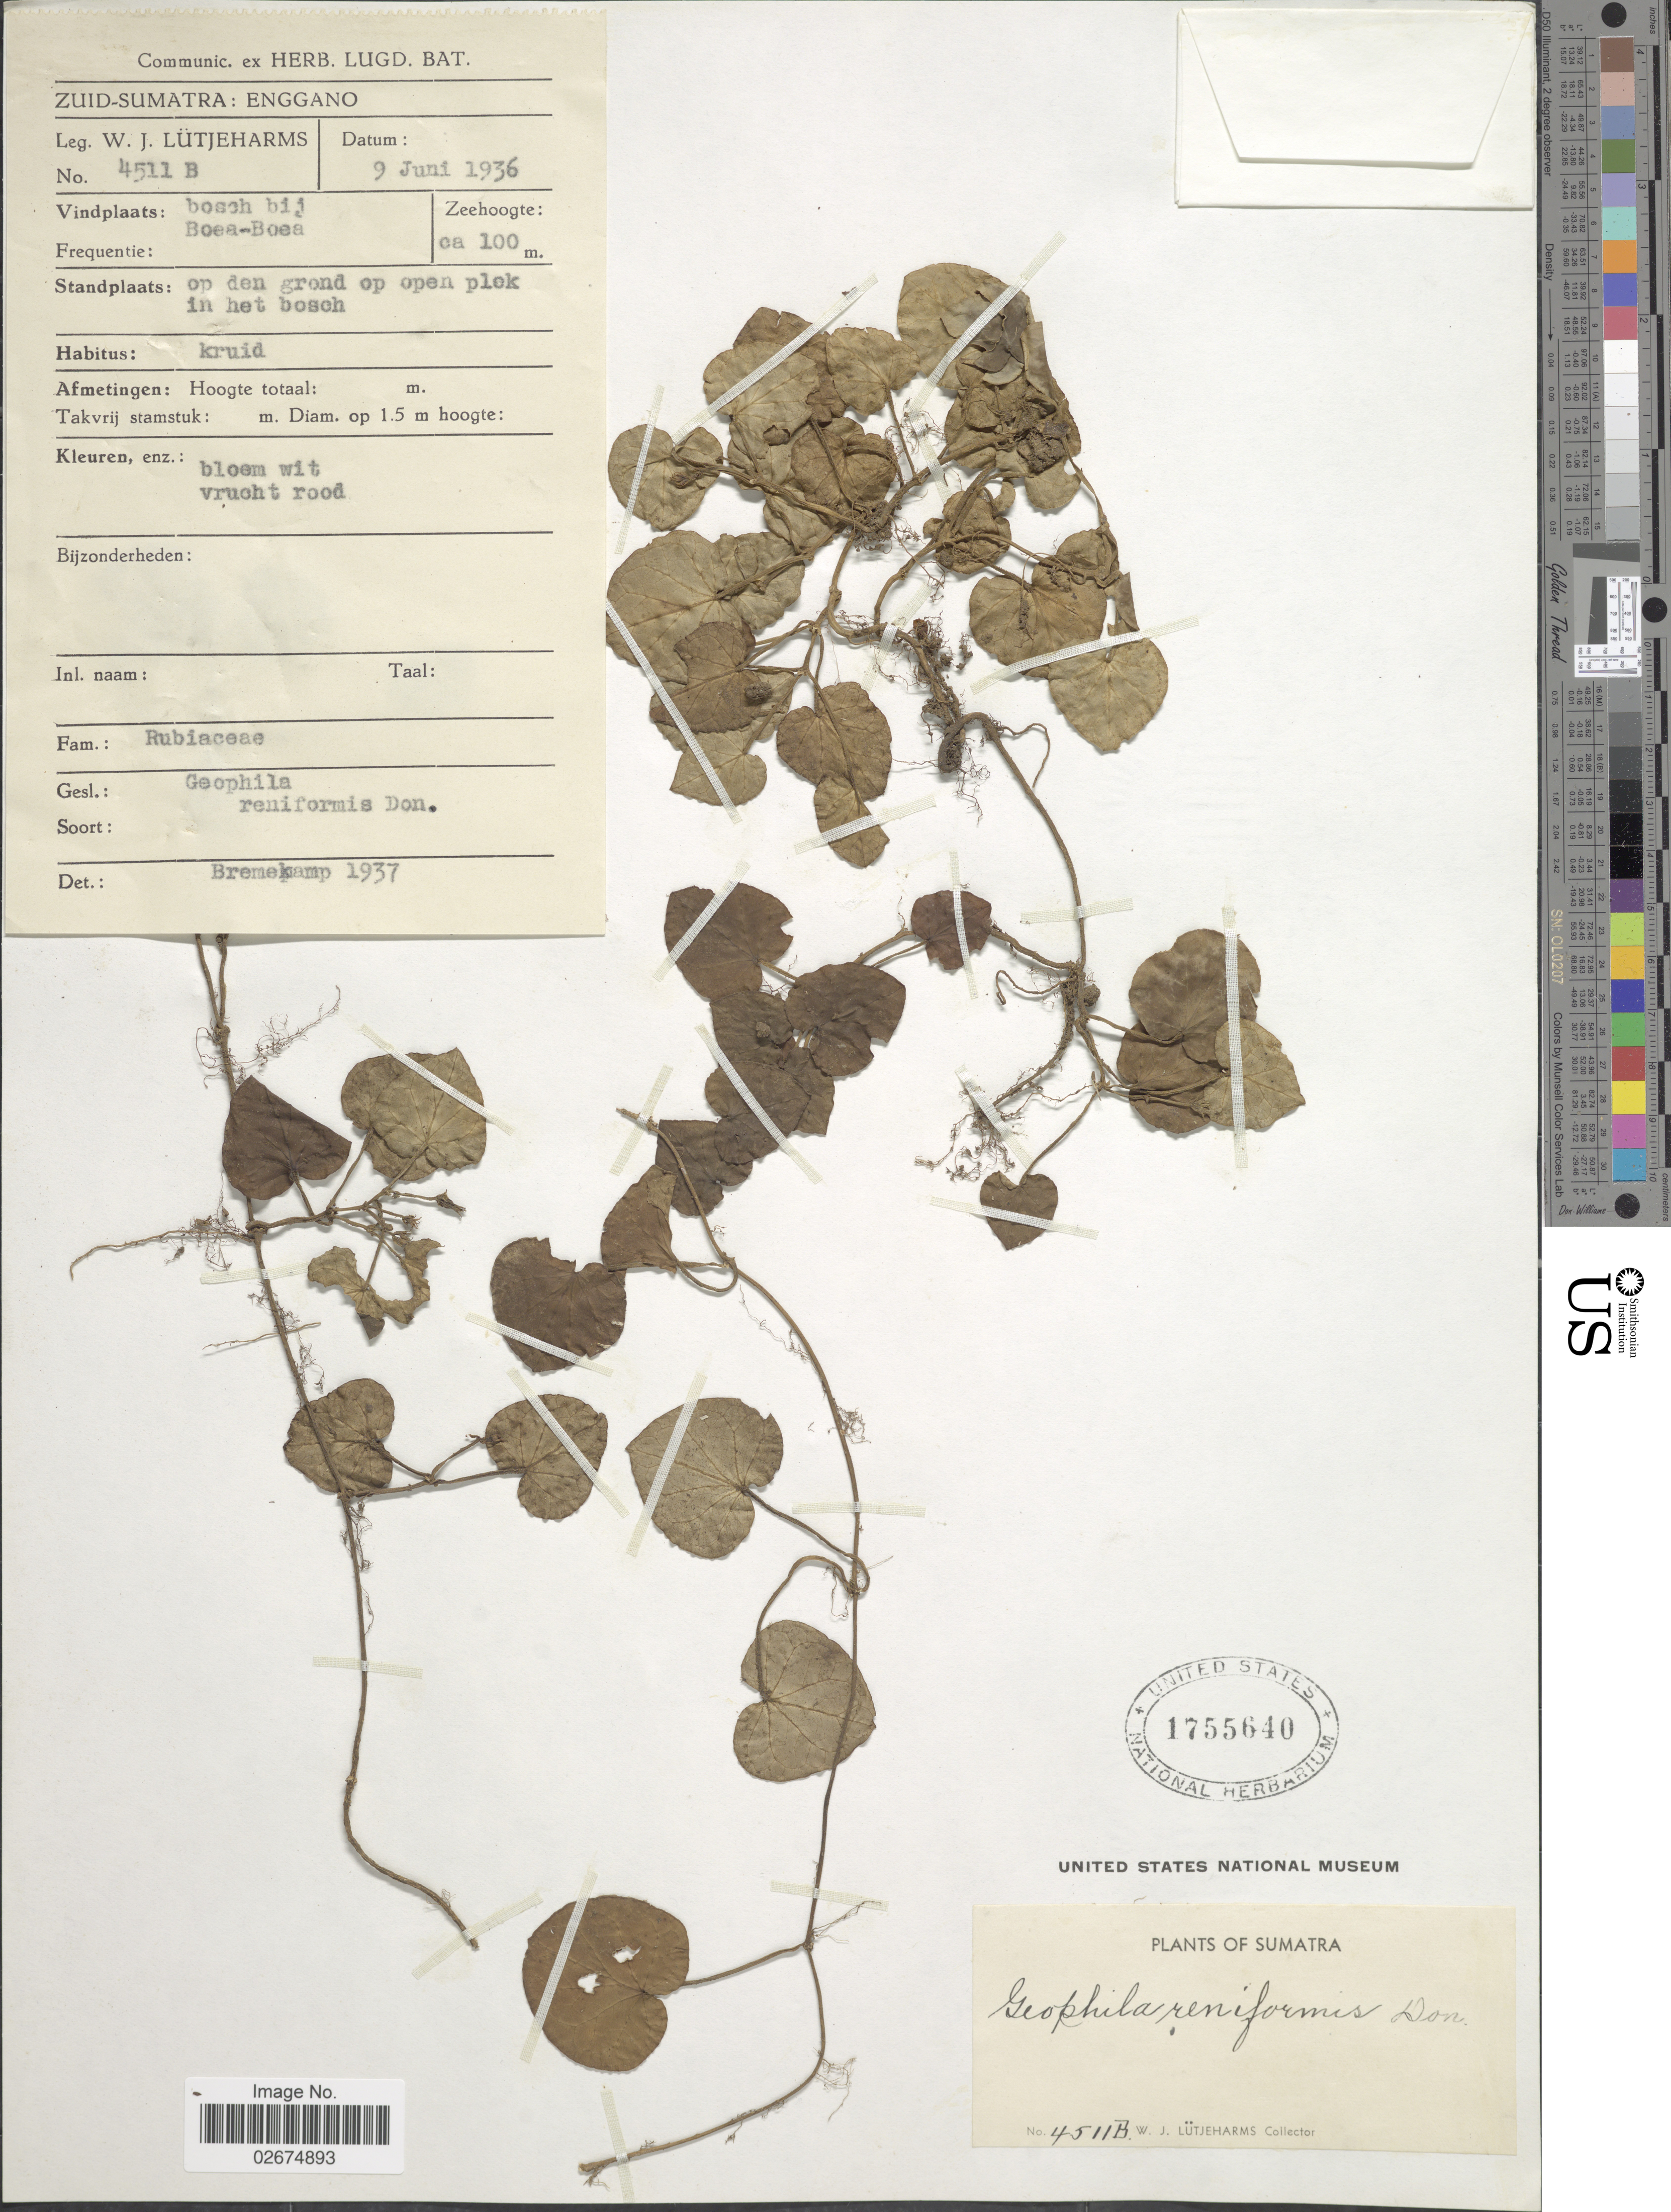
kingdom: Plantae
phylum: Tracheophyta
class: Magnoliopsida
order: Gentianales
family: Rubiaceae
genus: Geophila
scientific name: Geophila repens var. asiatica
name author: (Cham. & Schltdl.) Fosberg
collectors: W. Lütjeharms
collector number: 4511 B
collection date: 1936-06-09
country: Indonesia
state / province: Sumatra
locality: Zuid-Sumatra: Enggano. bosch bij Boea-Boea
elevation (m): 100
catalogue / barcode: US 1755640